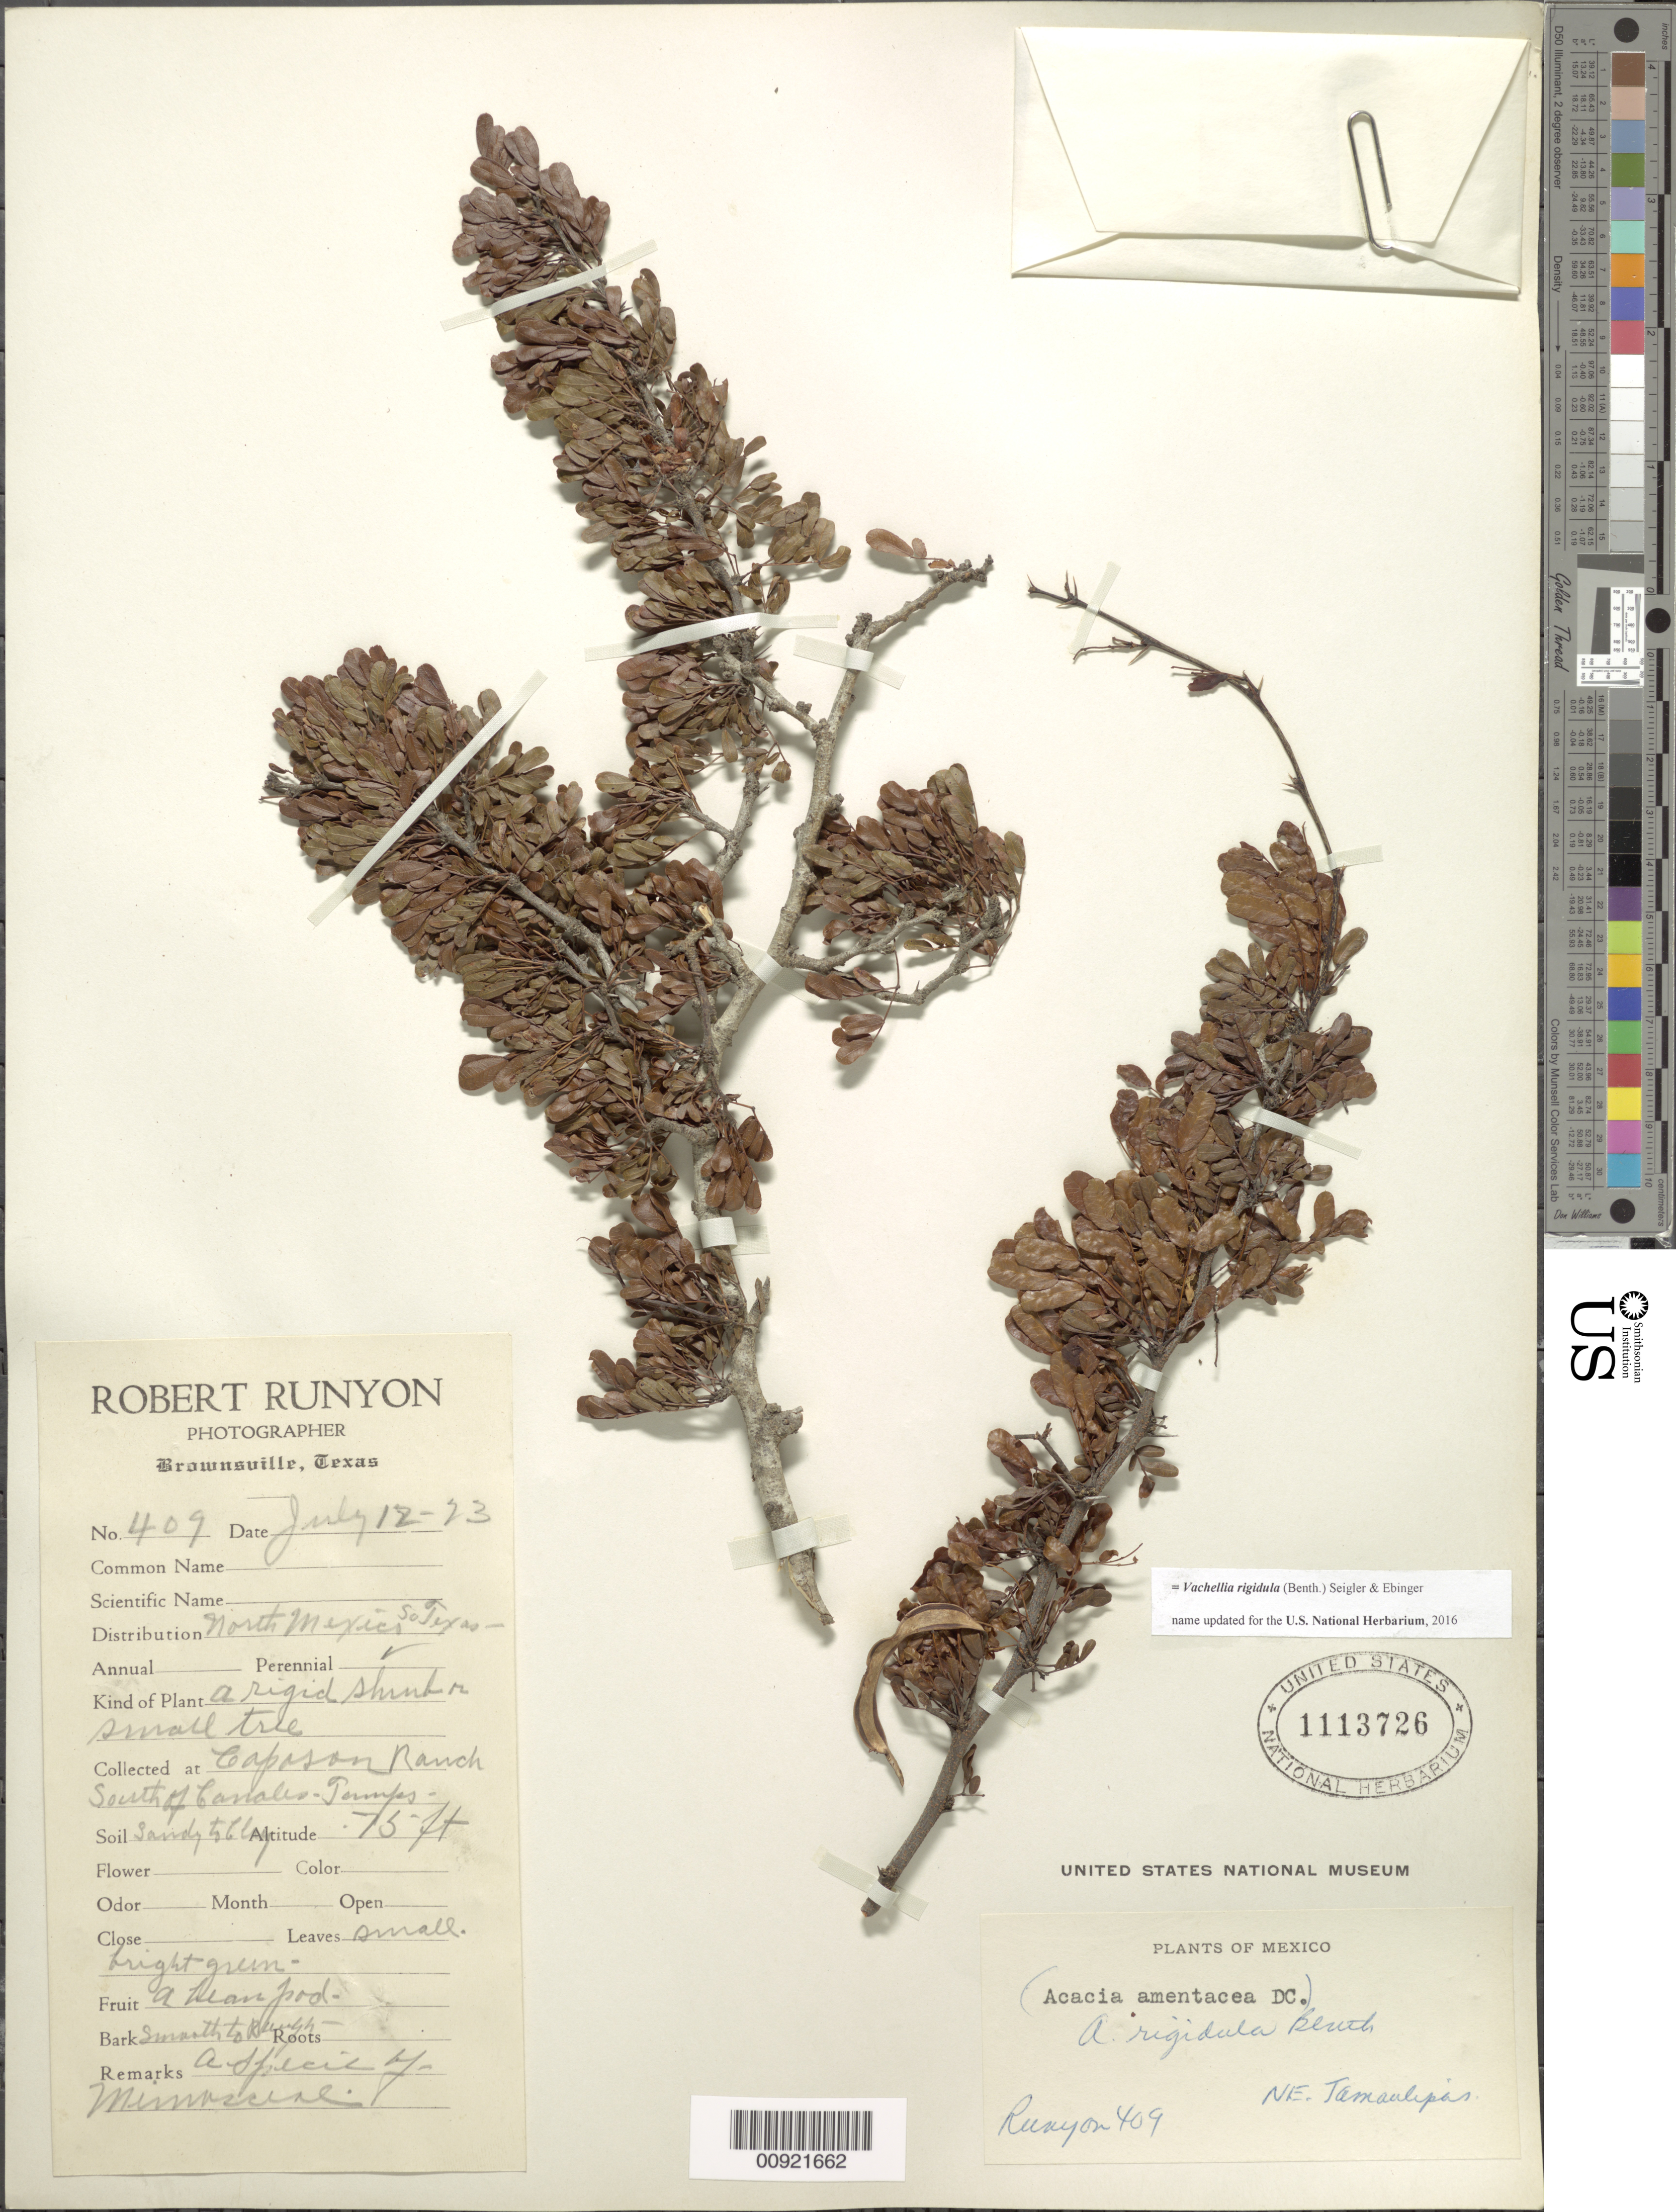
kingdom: Plantae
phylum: Tracheophyta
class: Magnoliopsida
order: Fabales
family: Fabaceae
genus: Vachellia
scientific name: Vachellia rigidula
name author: (Benth.) Seigler & Ebinger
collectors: R. Runyon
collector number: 409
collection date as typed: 12 Jul 1923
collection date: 1923-07-12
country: Mexico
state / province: Tamaulipas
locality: Capason Ranch South of Canales, Tamaulipas. NE Tamaulipas.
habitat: Soil sandy to clay.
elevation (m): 23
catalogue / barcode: US 1113726